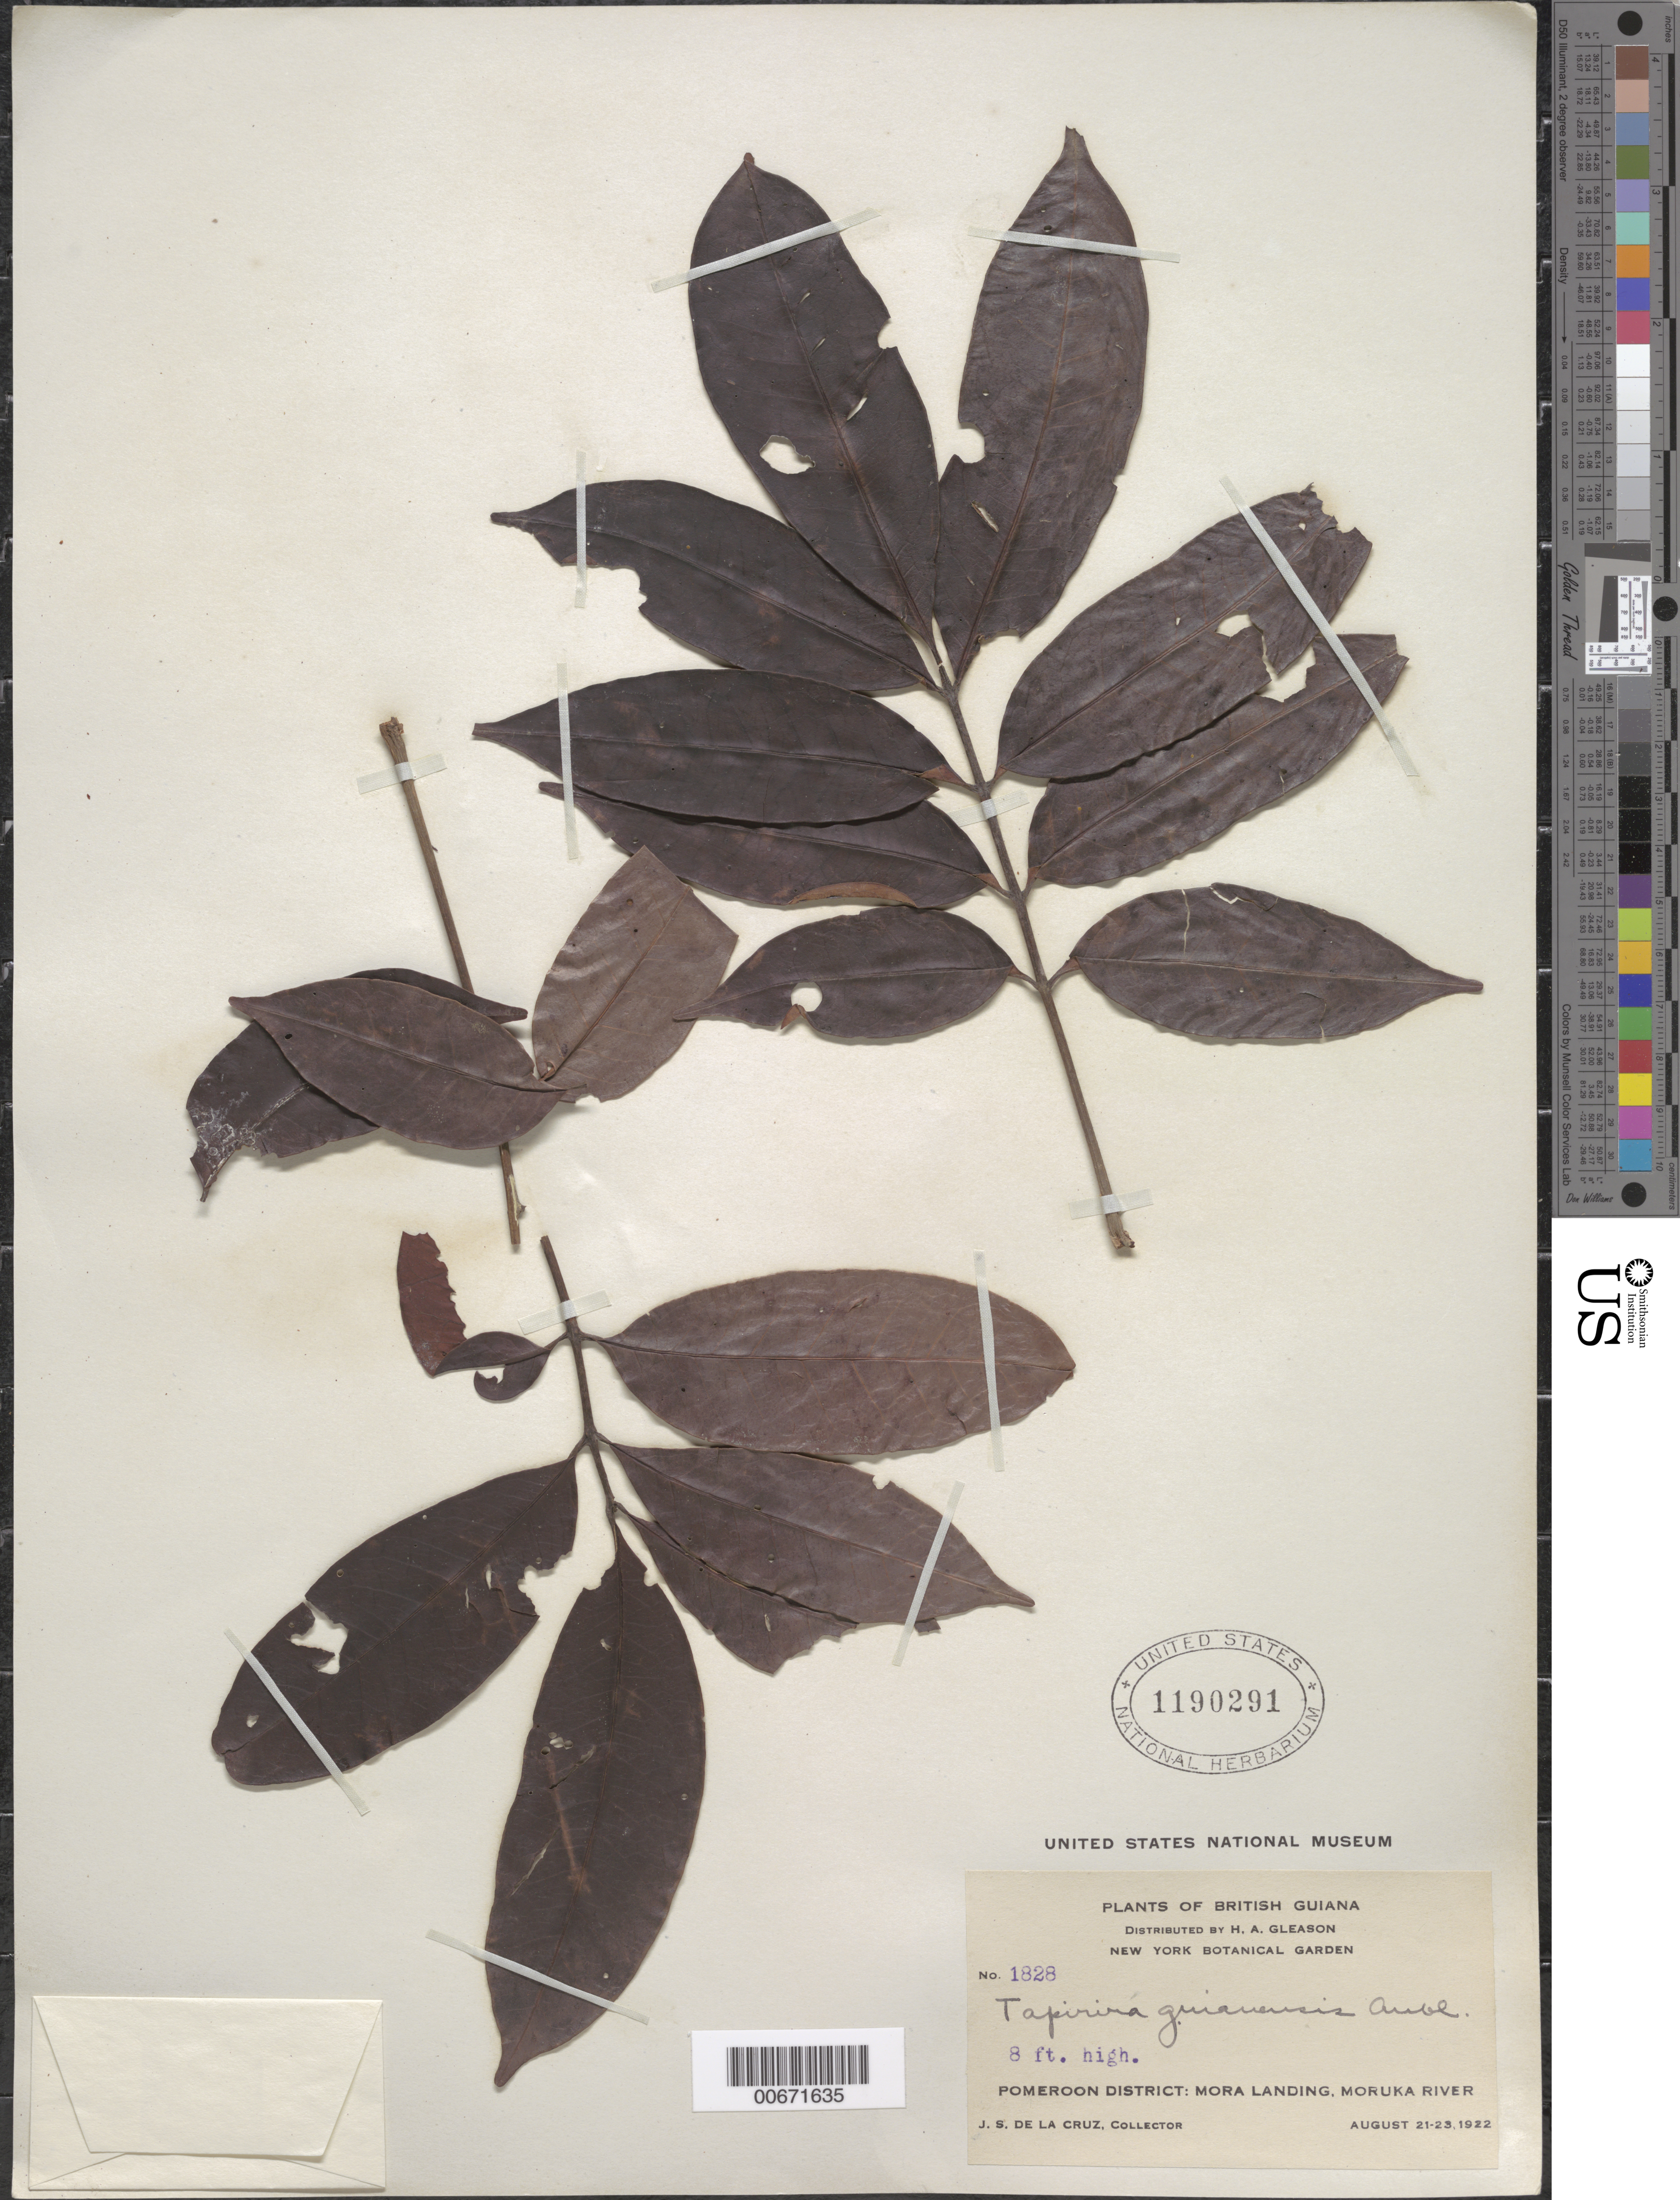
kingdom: Plantae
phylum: Tracheophyta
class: Magnoliopsida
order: Sapindales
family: Anacardiaceae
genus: Tapirira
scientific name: Tapirira guianensis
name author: Aubl.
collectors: J. S. de la Cruz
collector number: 1828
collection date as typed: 21-Aug-22 to 23-Aug-22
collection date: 1922-08-21/1922-08-23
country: Guyana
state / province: Barima-Waini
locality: Mora Landing, Moruka R., Pomeroon Dist.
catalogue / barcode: US 1190291